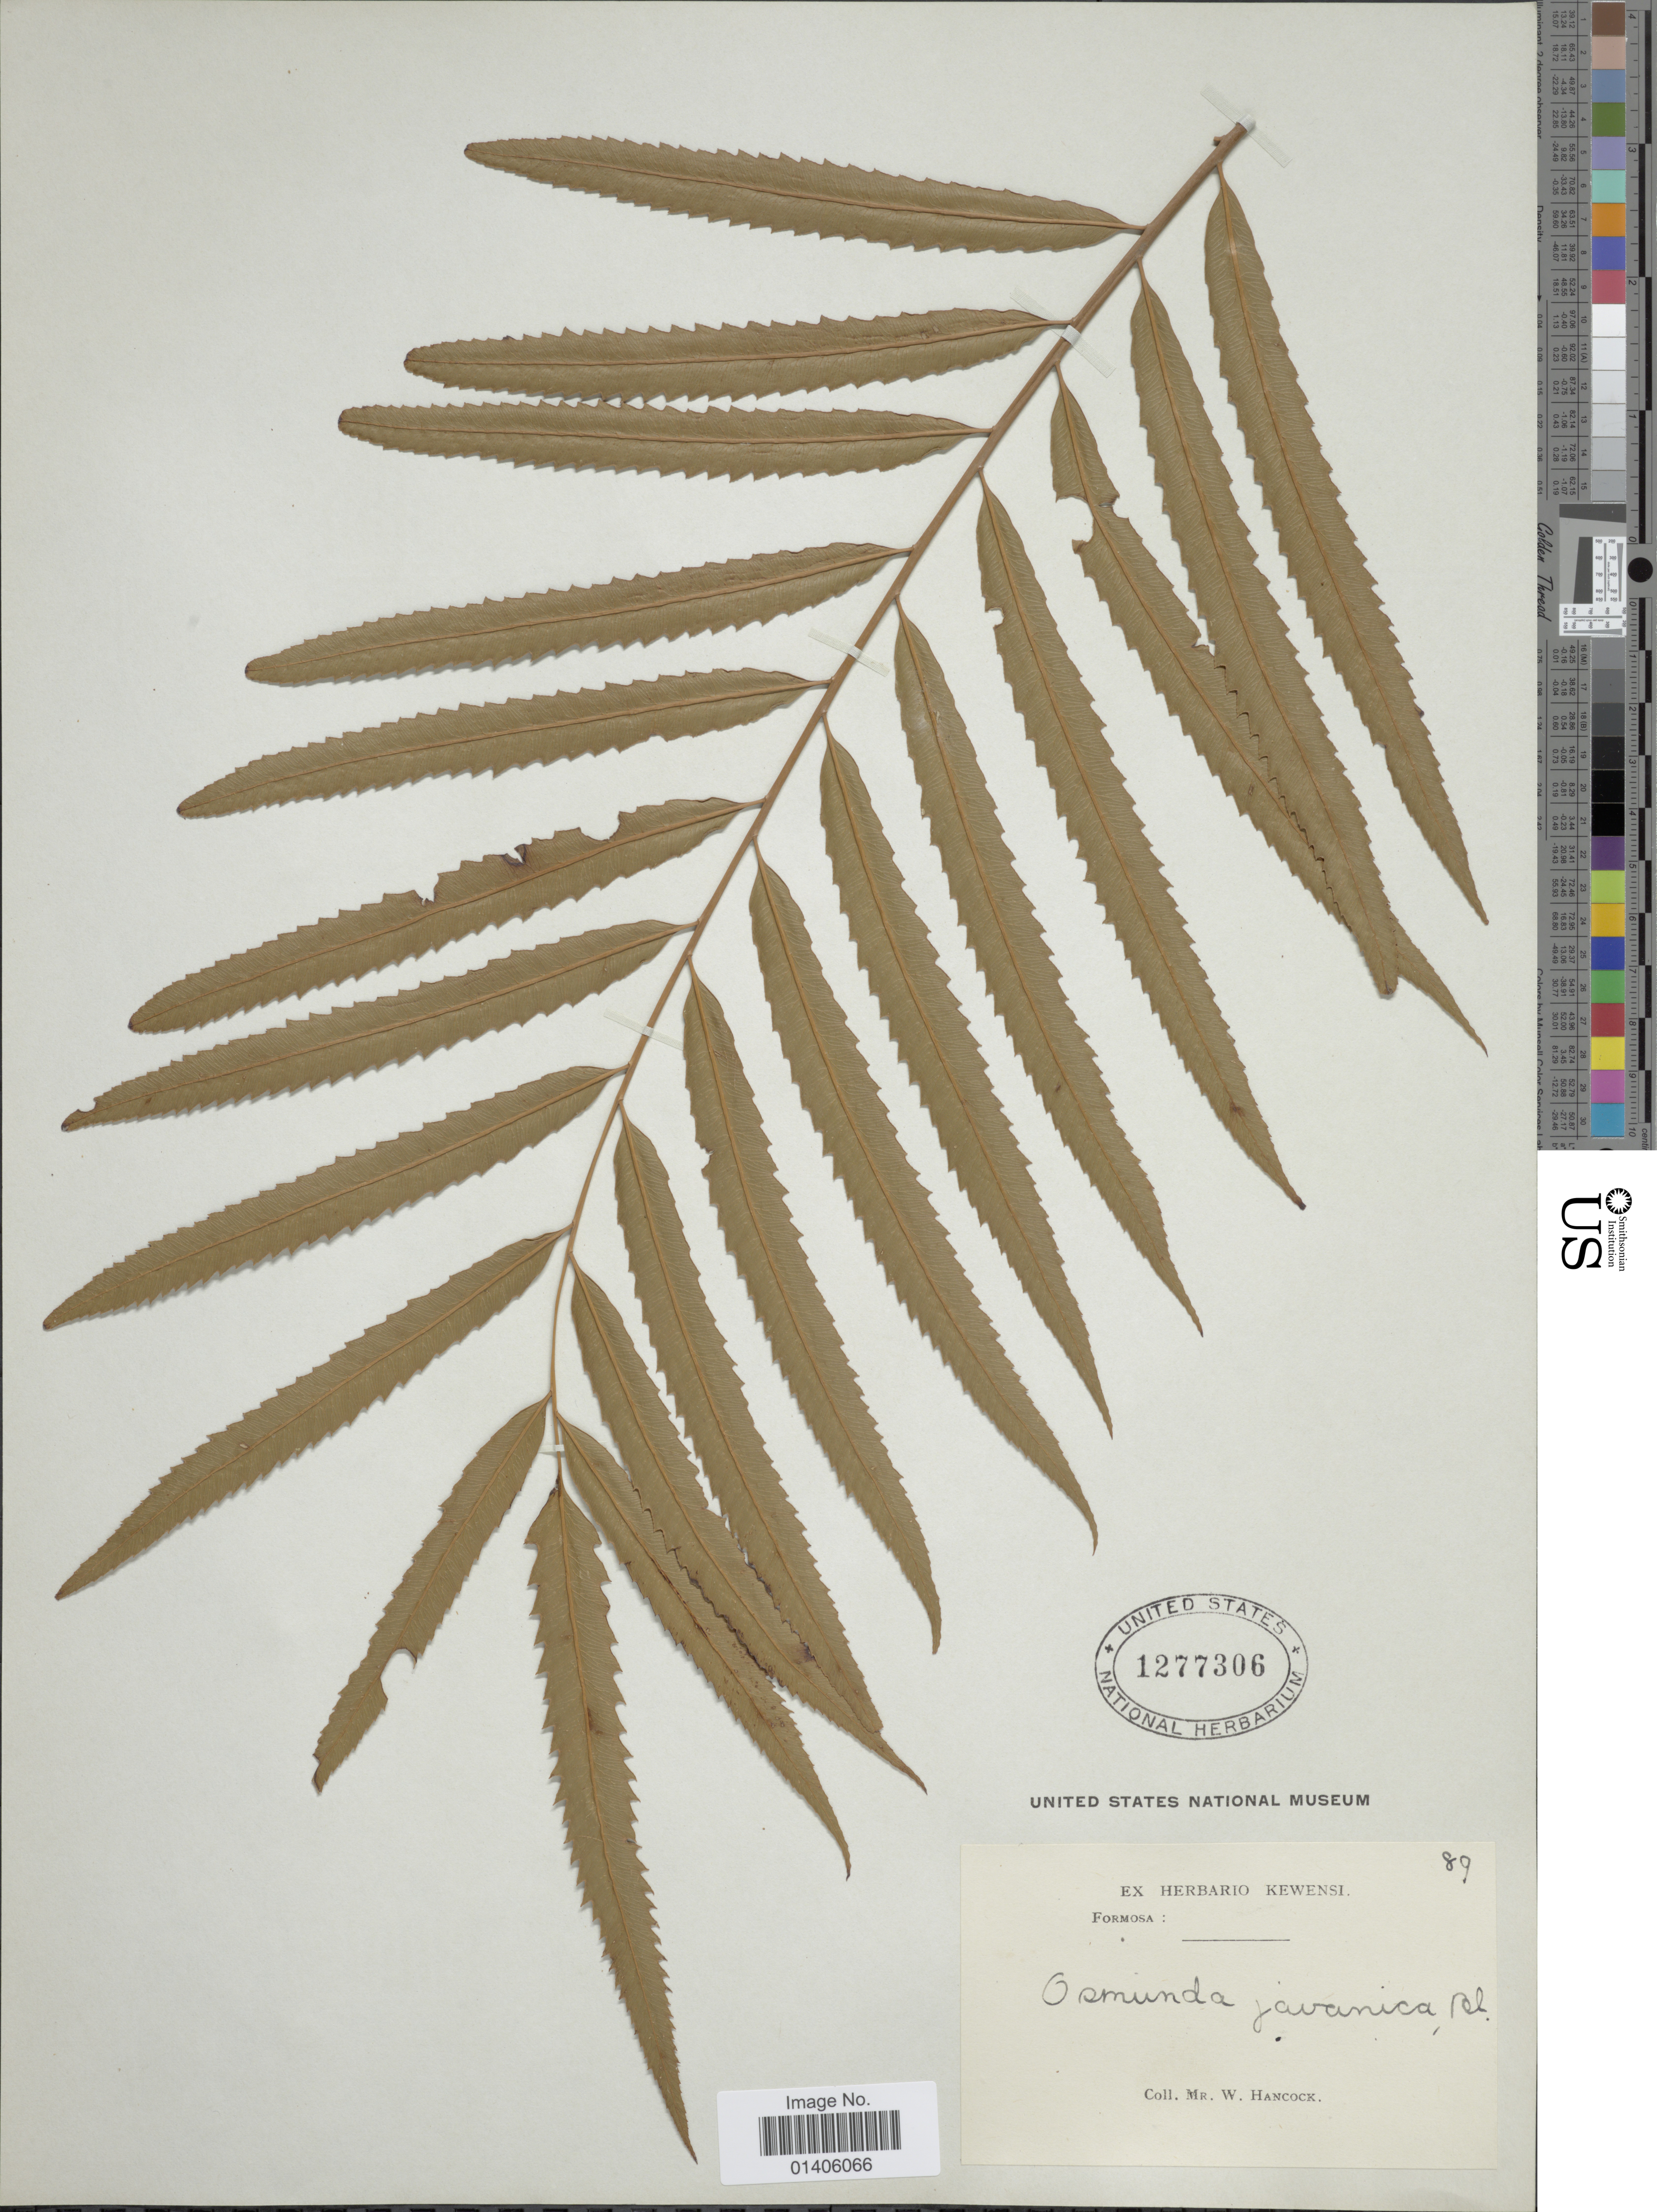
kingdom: Plantae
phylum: Tracheophyta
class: Polypodiopsida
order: Osmundales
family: Osmundaceae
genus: Osmunda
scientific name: Osmunda javanica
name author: Blume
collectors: W. Hancock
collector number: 89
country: Taiwan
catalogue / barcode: US 1277306